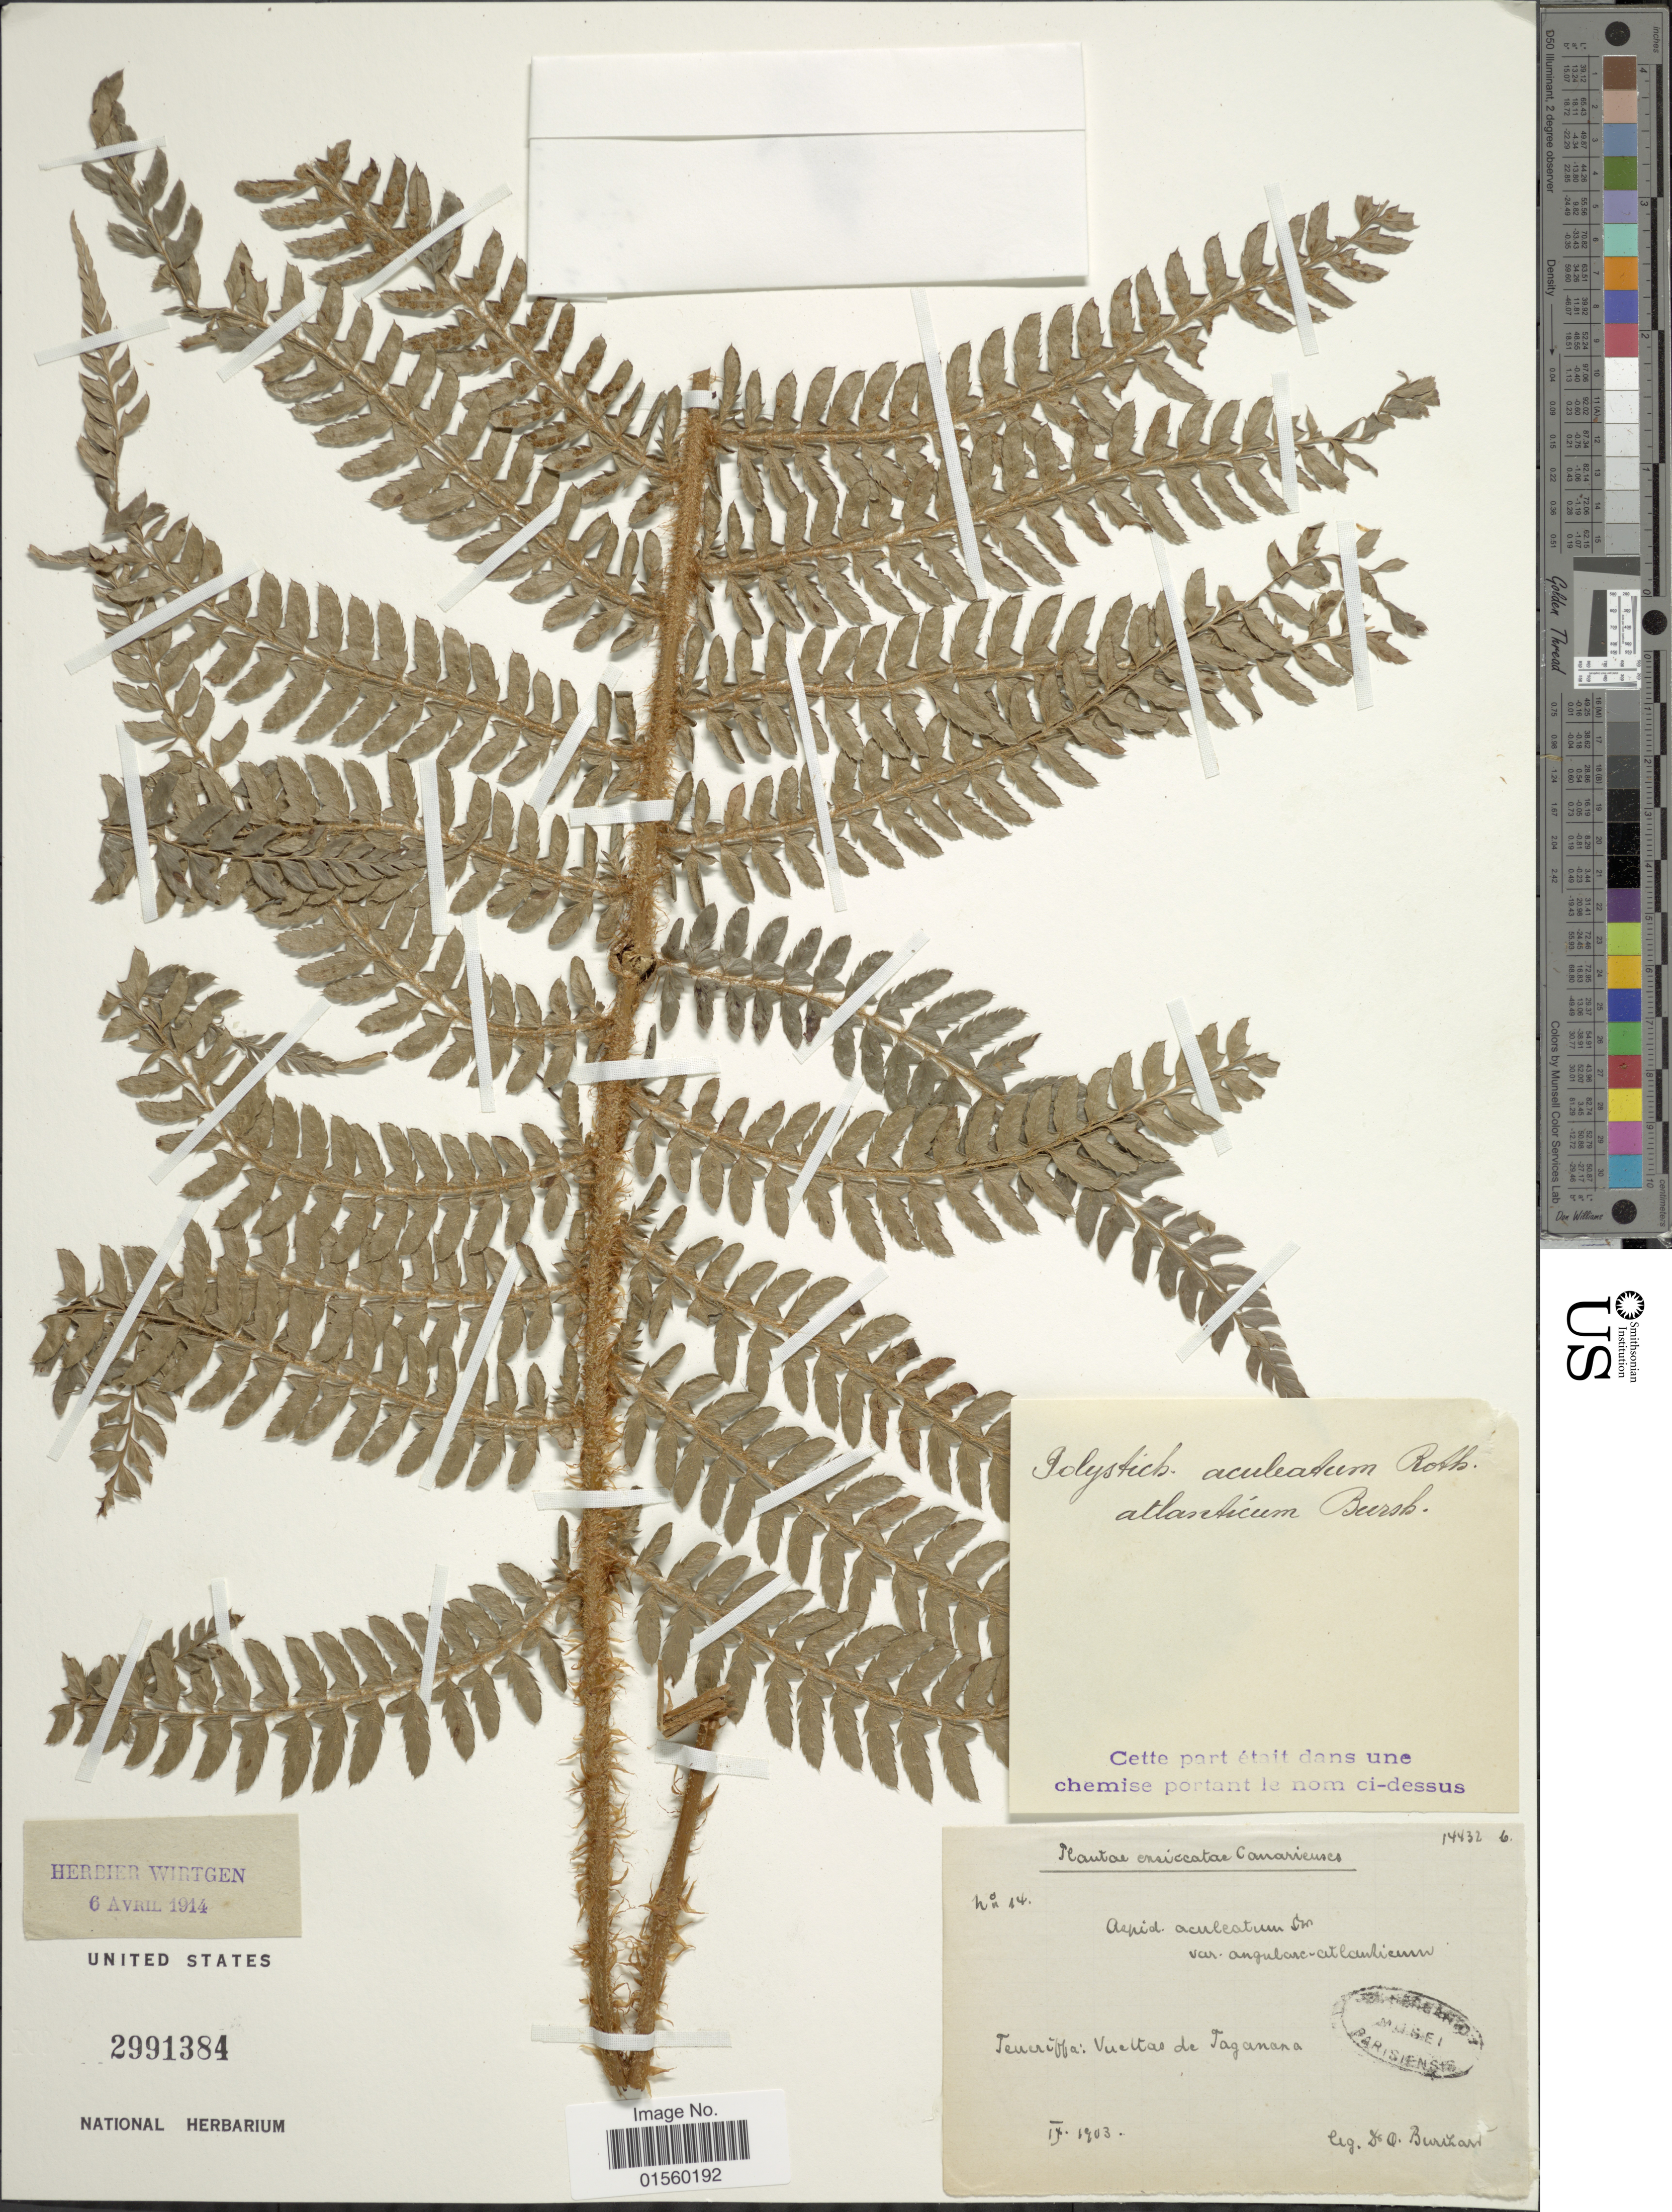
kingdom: Plantae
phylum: Tracheophyta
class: Polypodiopsida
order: Polypodiales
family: Dryopteridaceae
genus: Polystichum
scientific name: Polystichum setiferum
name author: (Forssk.) Moore ex Woynar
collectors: O. Burnhart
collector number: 14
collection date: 1903-09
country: Spain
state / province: Canarias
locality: Teneriffa: Vueltas de Taganana.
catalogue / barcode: US 2991384